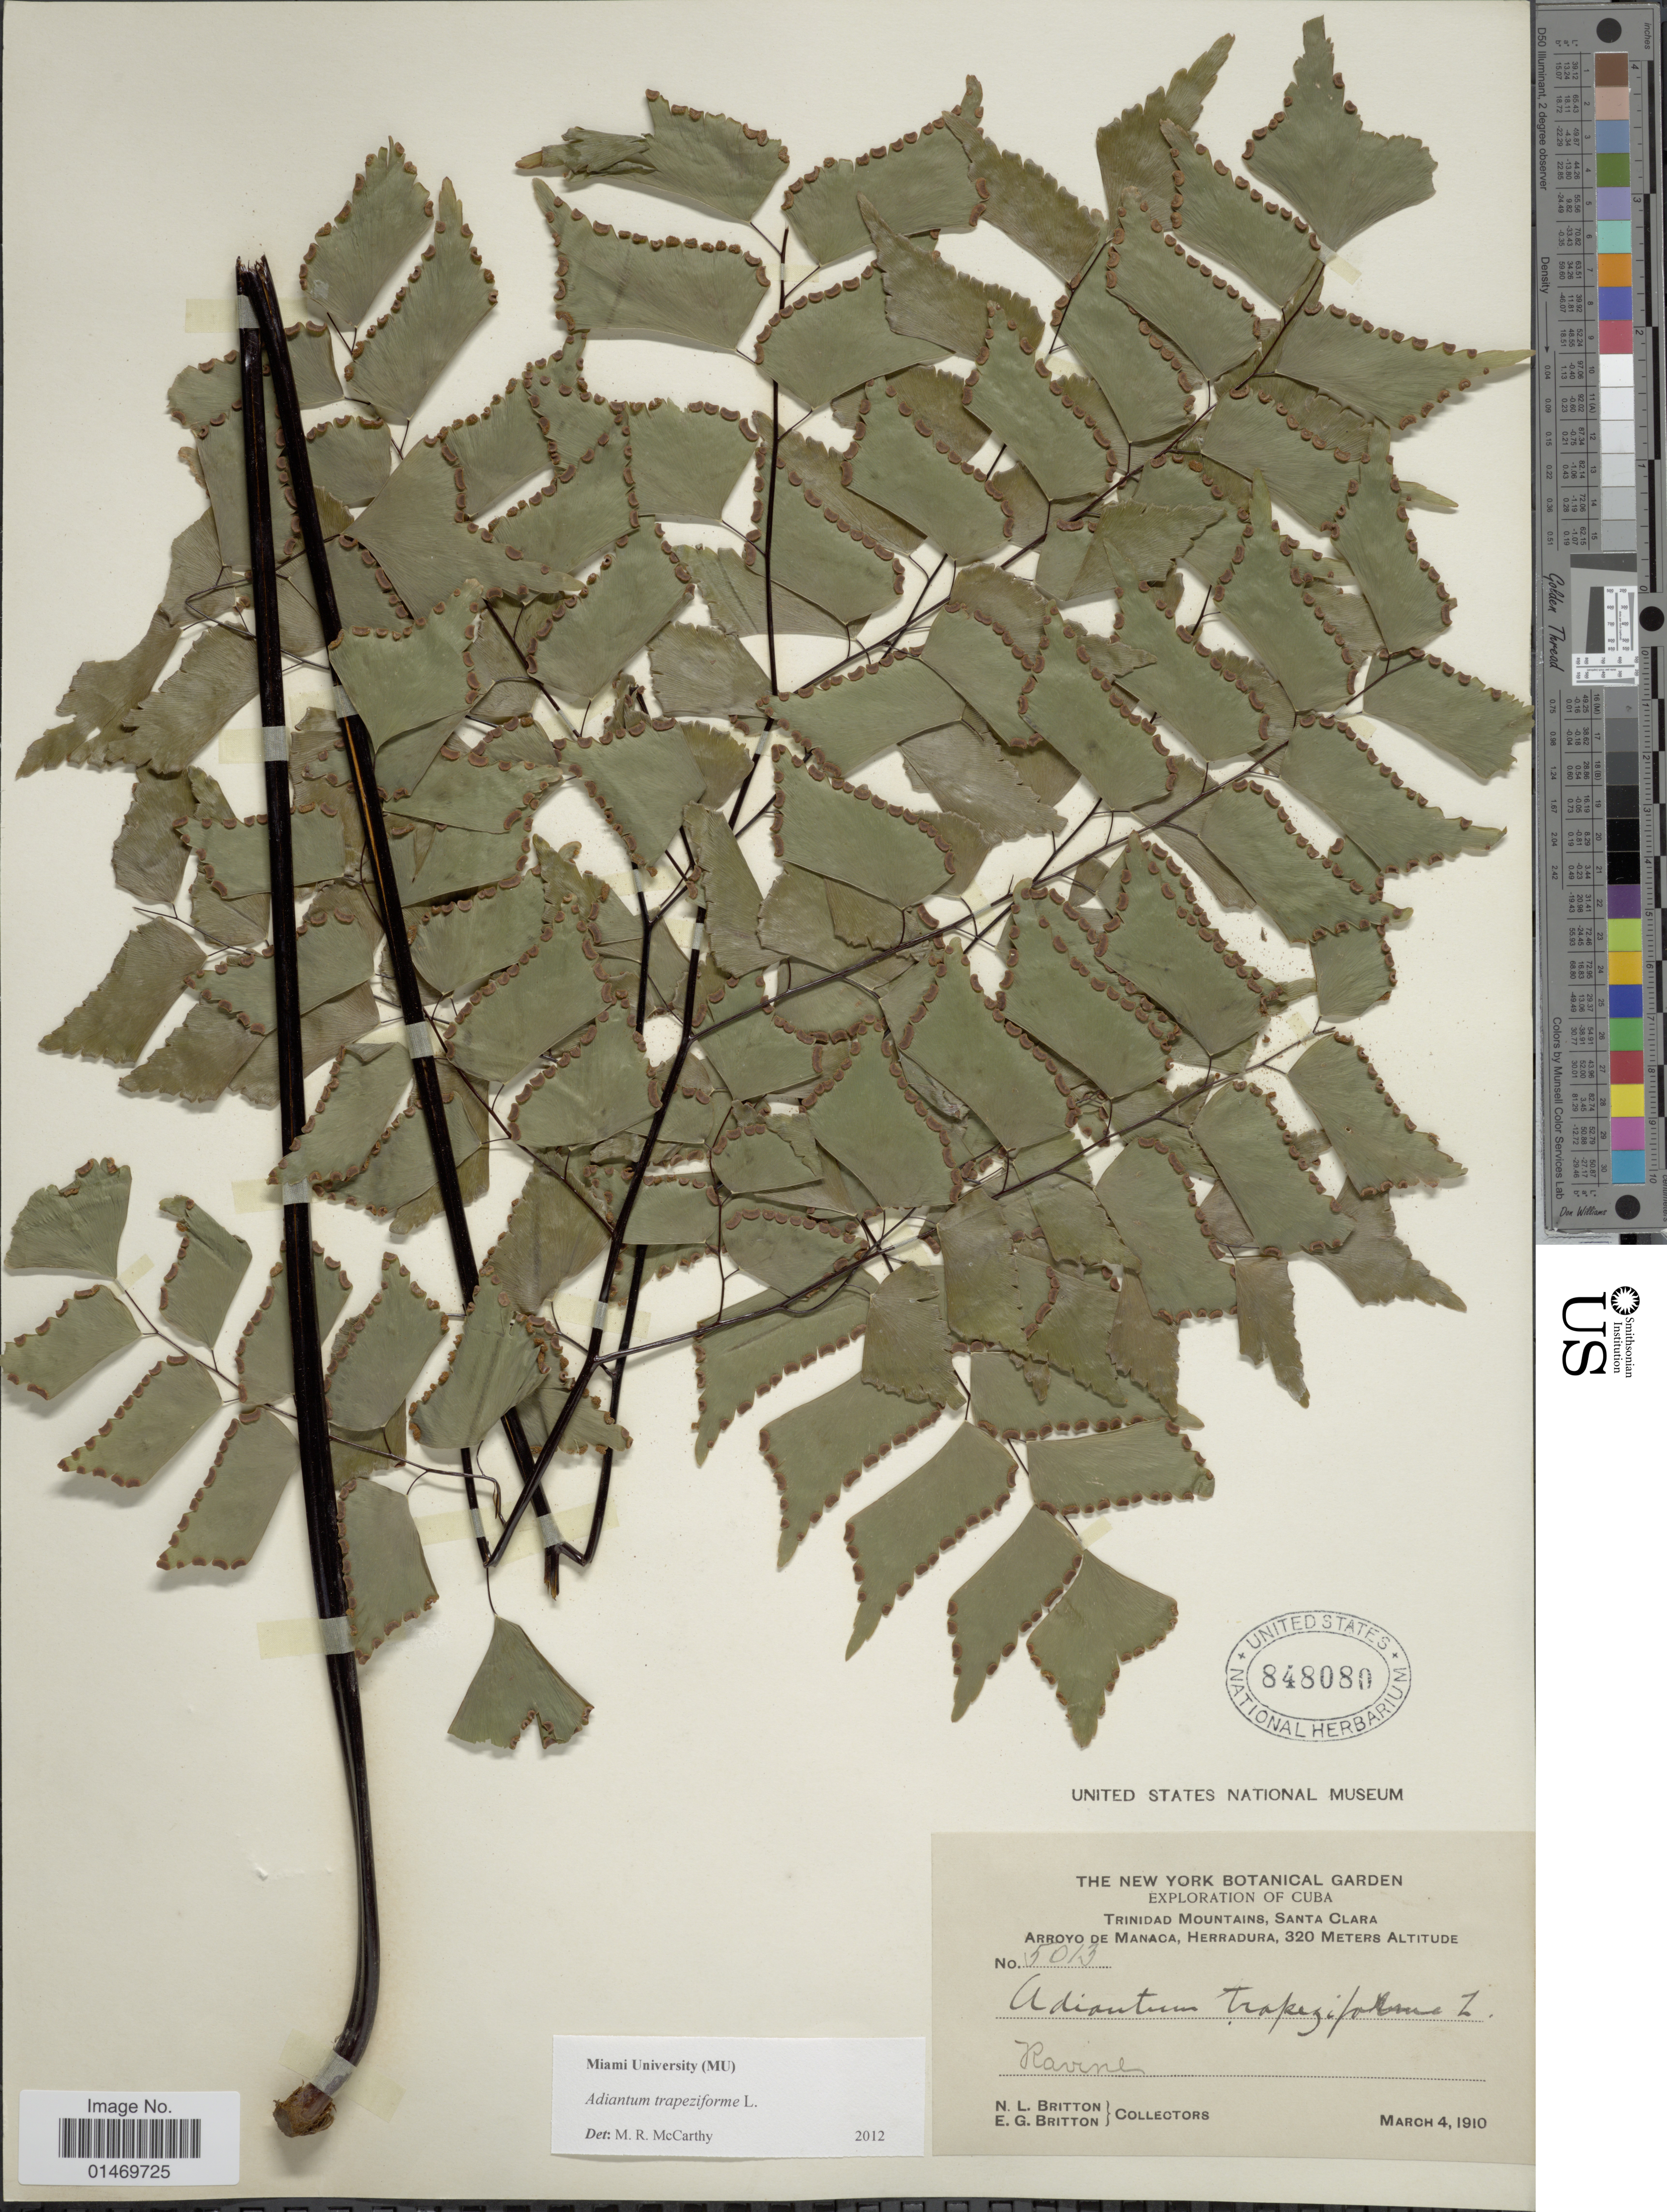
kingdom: Plantae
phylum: Tracheophyta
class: Polypodiopsida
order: Polypodiales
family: Pteridaceae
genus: Adiantum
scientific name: Adiantum trapeziforme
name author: L.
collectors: N. Britton & E. G. Britton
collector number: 5013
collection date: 1910-03-04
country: Cuba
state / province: Las Villas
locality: Cuba, Trinidad Mountains, Santa Clara,Arroyo de Manaca, Herradura.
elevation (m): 320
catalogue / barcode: US 848080